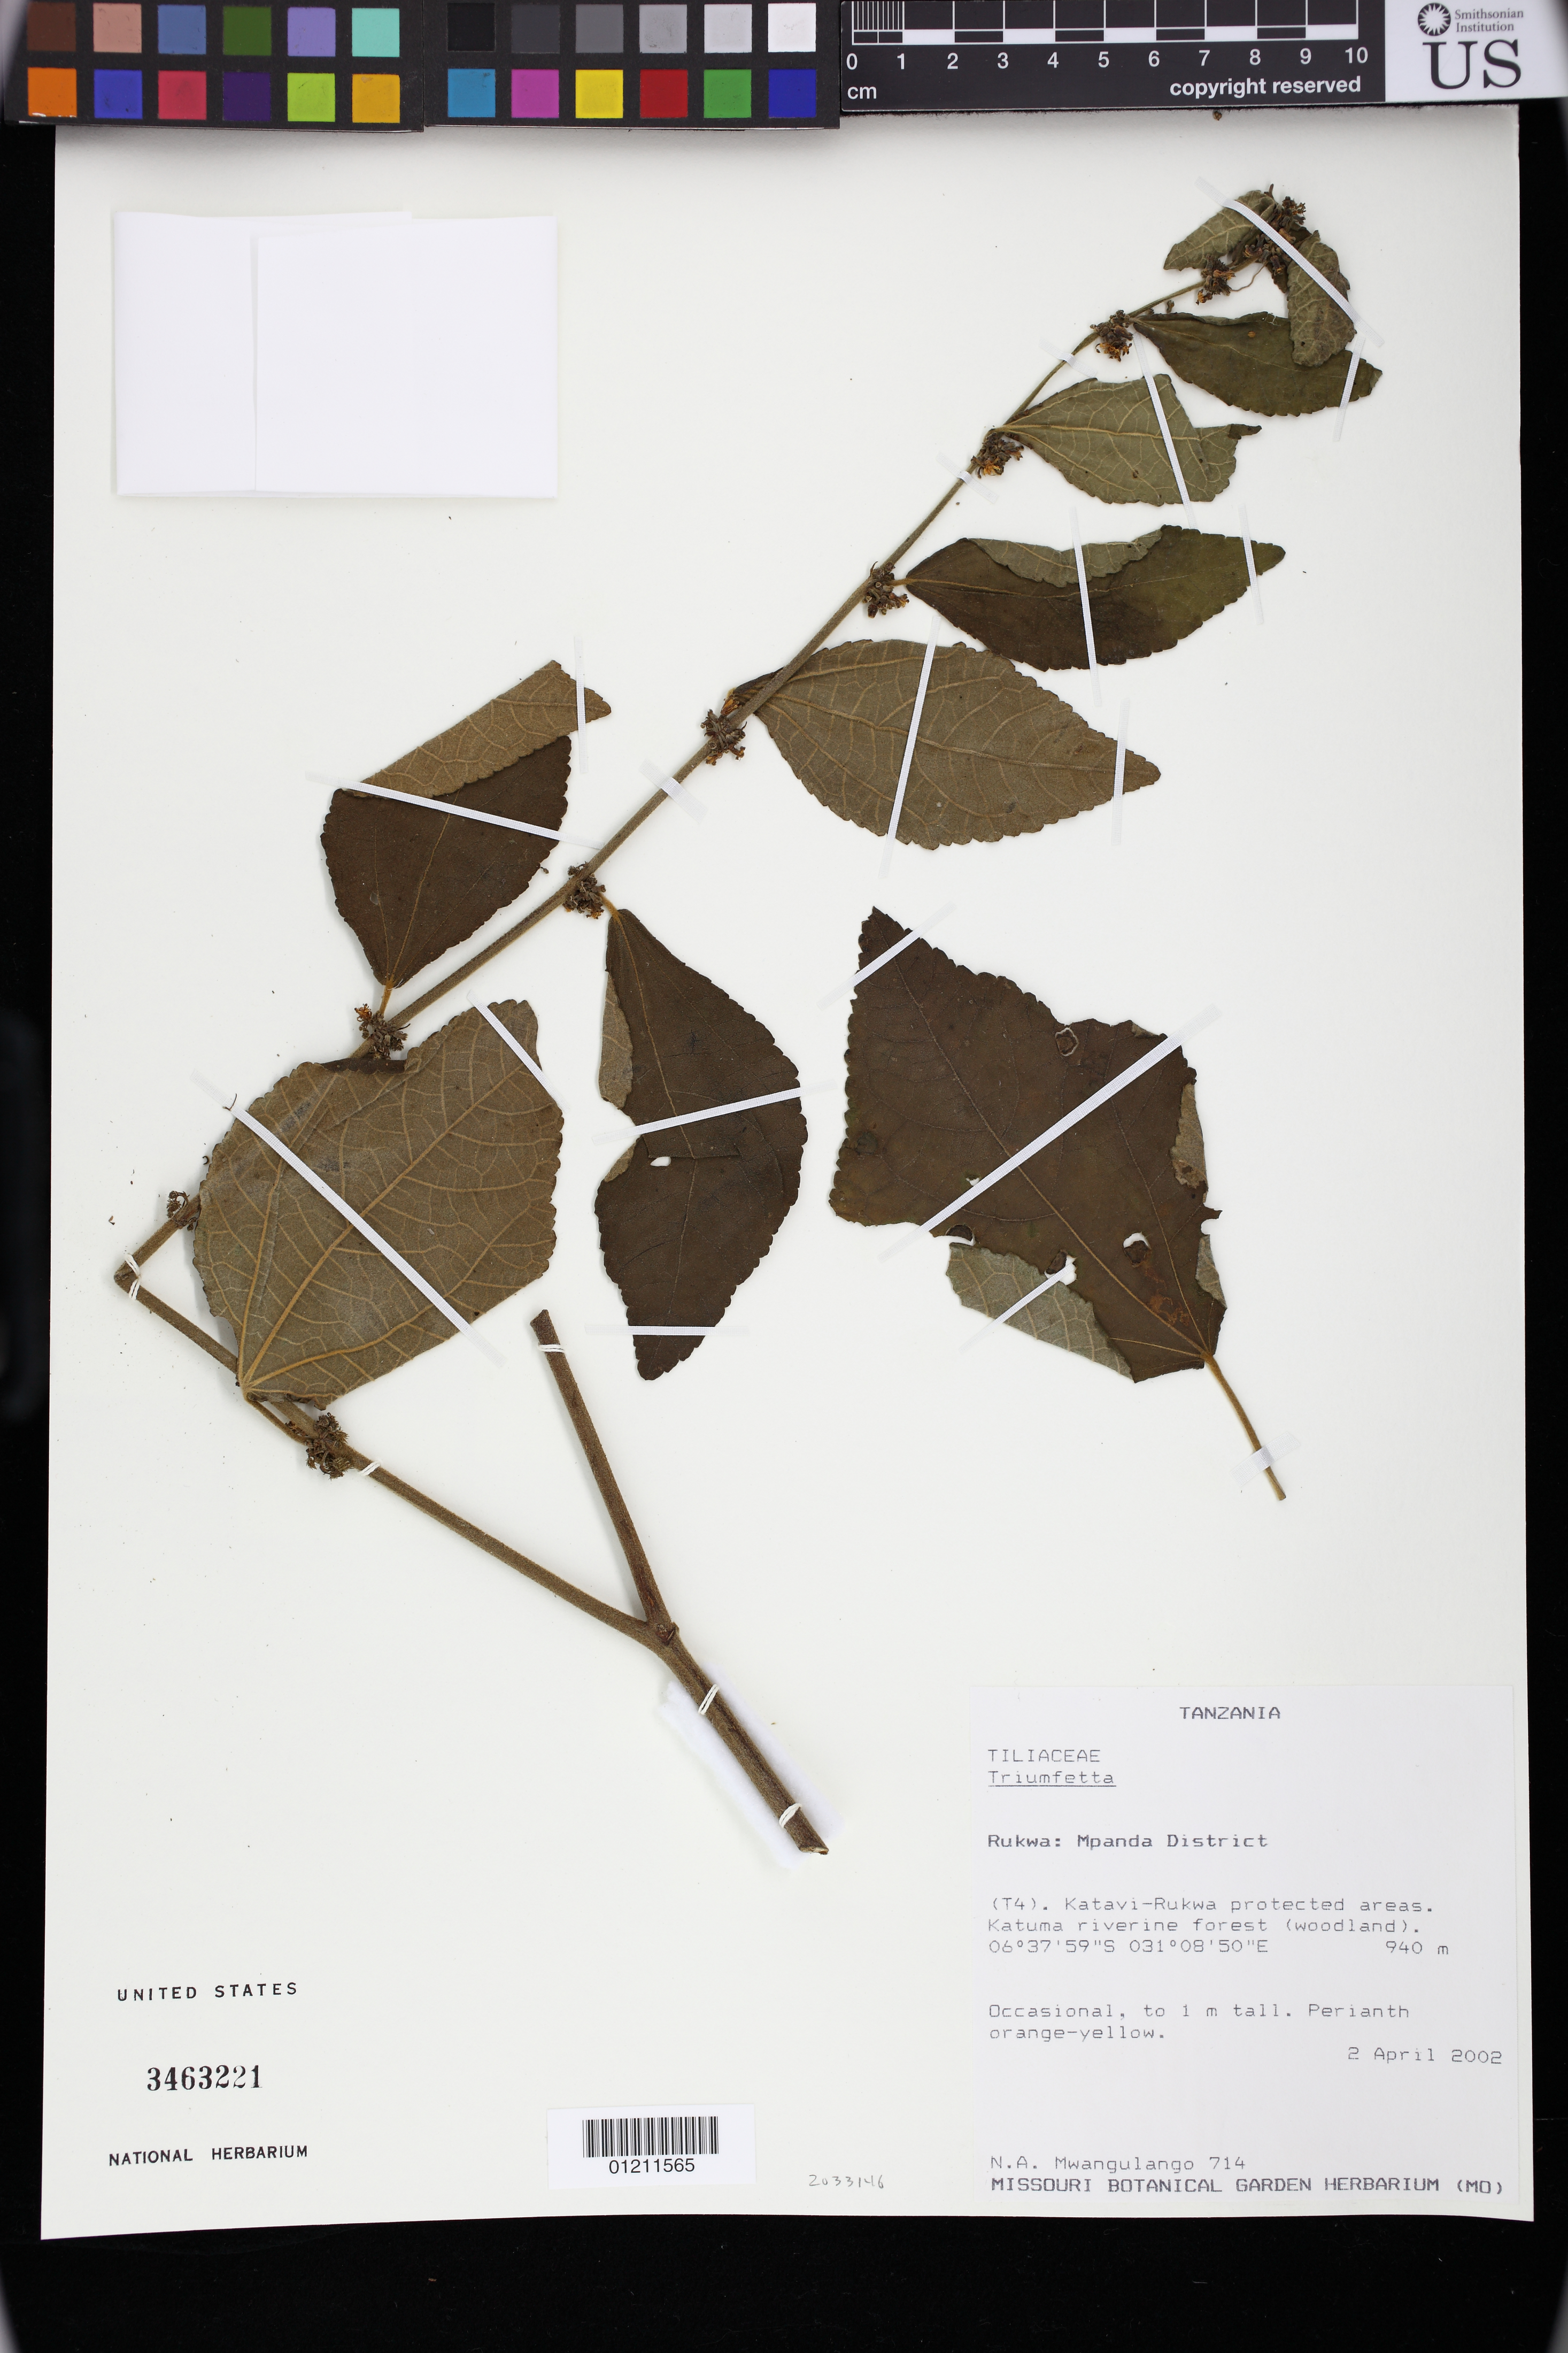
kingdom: Plantae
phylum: Tracheophyta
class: Magnoliopsida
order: Malvales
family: Malvaceae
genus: Triumfetta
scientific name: Triumfetta sp.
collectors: N. A. Mwangulango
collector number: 714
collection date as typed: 04 Feb 2002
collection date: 2002-02-04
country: Tanzania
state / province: Katavi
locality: Rutwa: Mpanda District. (T4). Katavi-Rukwa protected areas. Katuma riverine forest (woodland).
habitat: riverine forest (woodland)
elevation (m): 940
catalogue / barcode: US 3463221